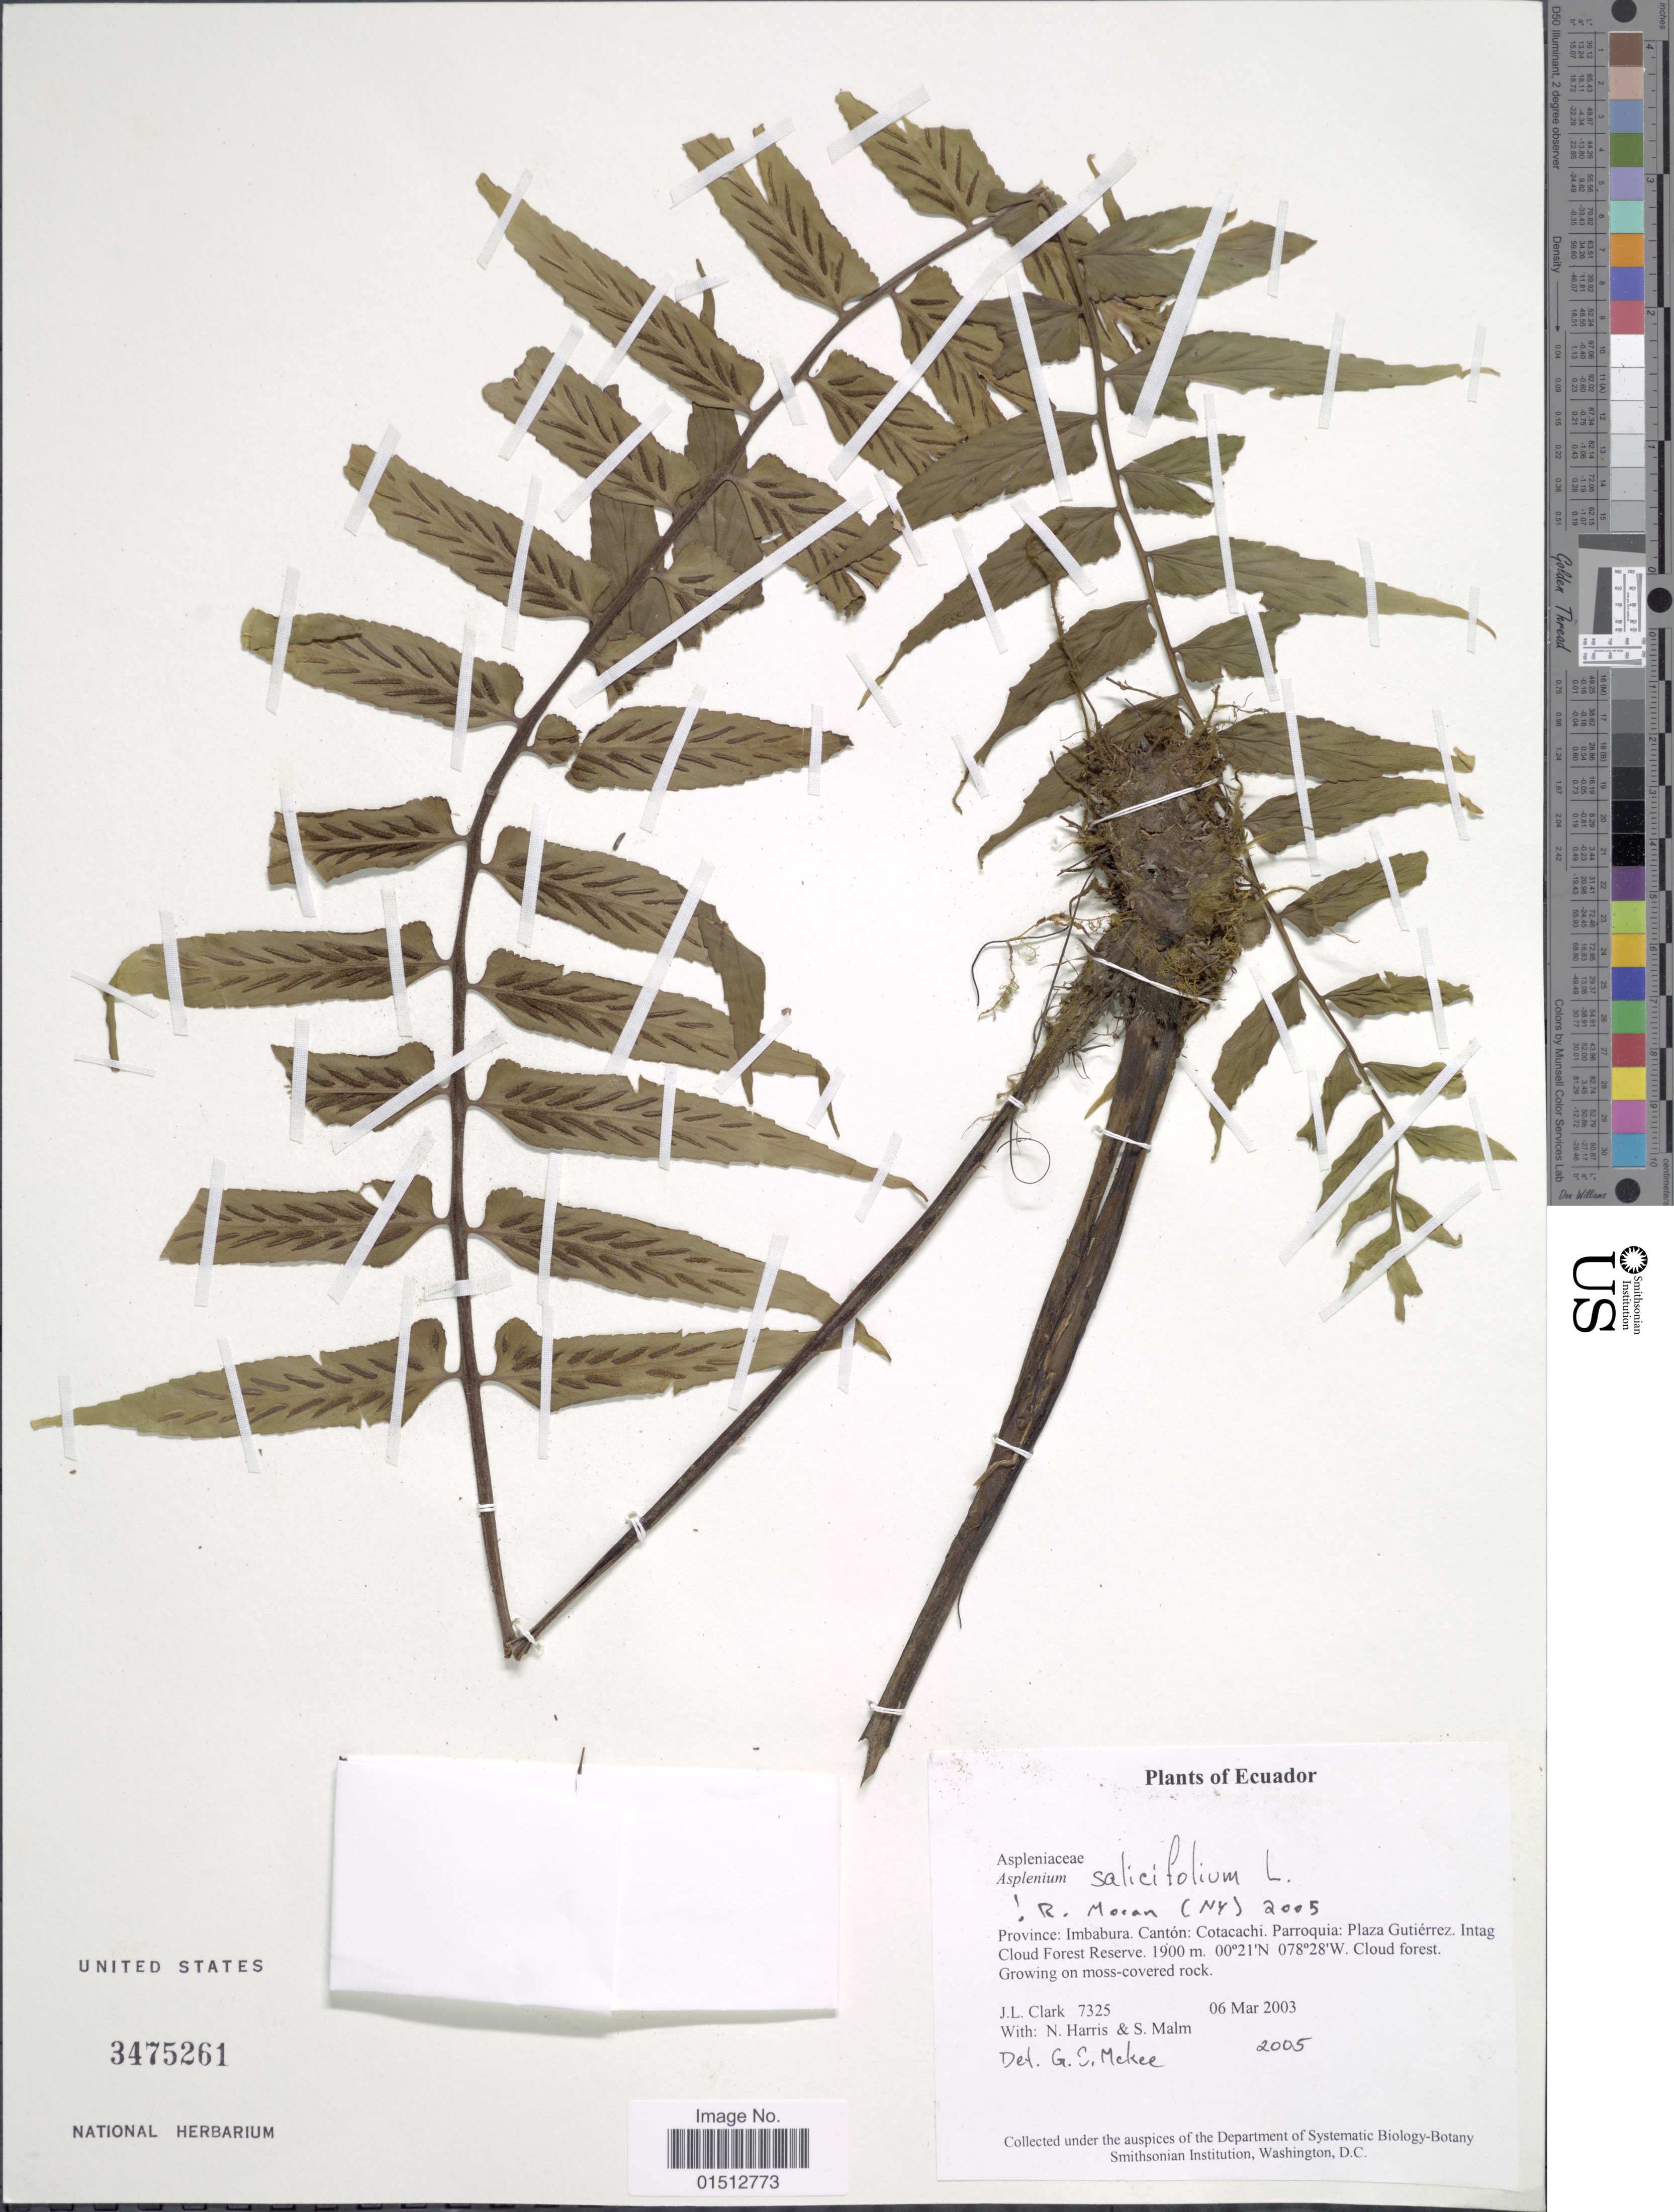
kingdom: Plantae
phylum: Tracheophyta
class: Polypodiopsida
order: Polypodiales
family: Aspleniaceae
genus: Asplenium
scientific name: Asplenium salicifolium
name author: L.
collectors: J. L. Clark, N. Harris & S. Malm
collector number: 7325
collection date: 2003-03-06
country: Ecuador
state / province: Imbabura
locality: Ecuador, Province: Imbabura, Canton: Cotacachi. Parroquia: Plaza Gutierrez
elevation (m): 1900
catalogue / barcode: US 3475261